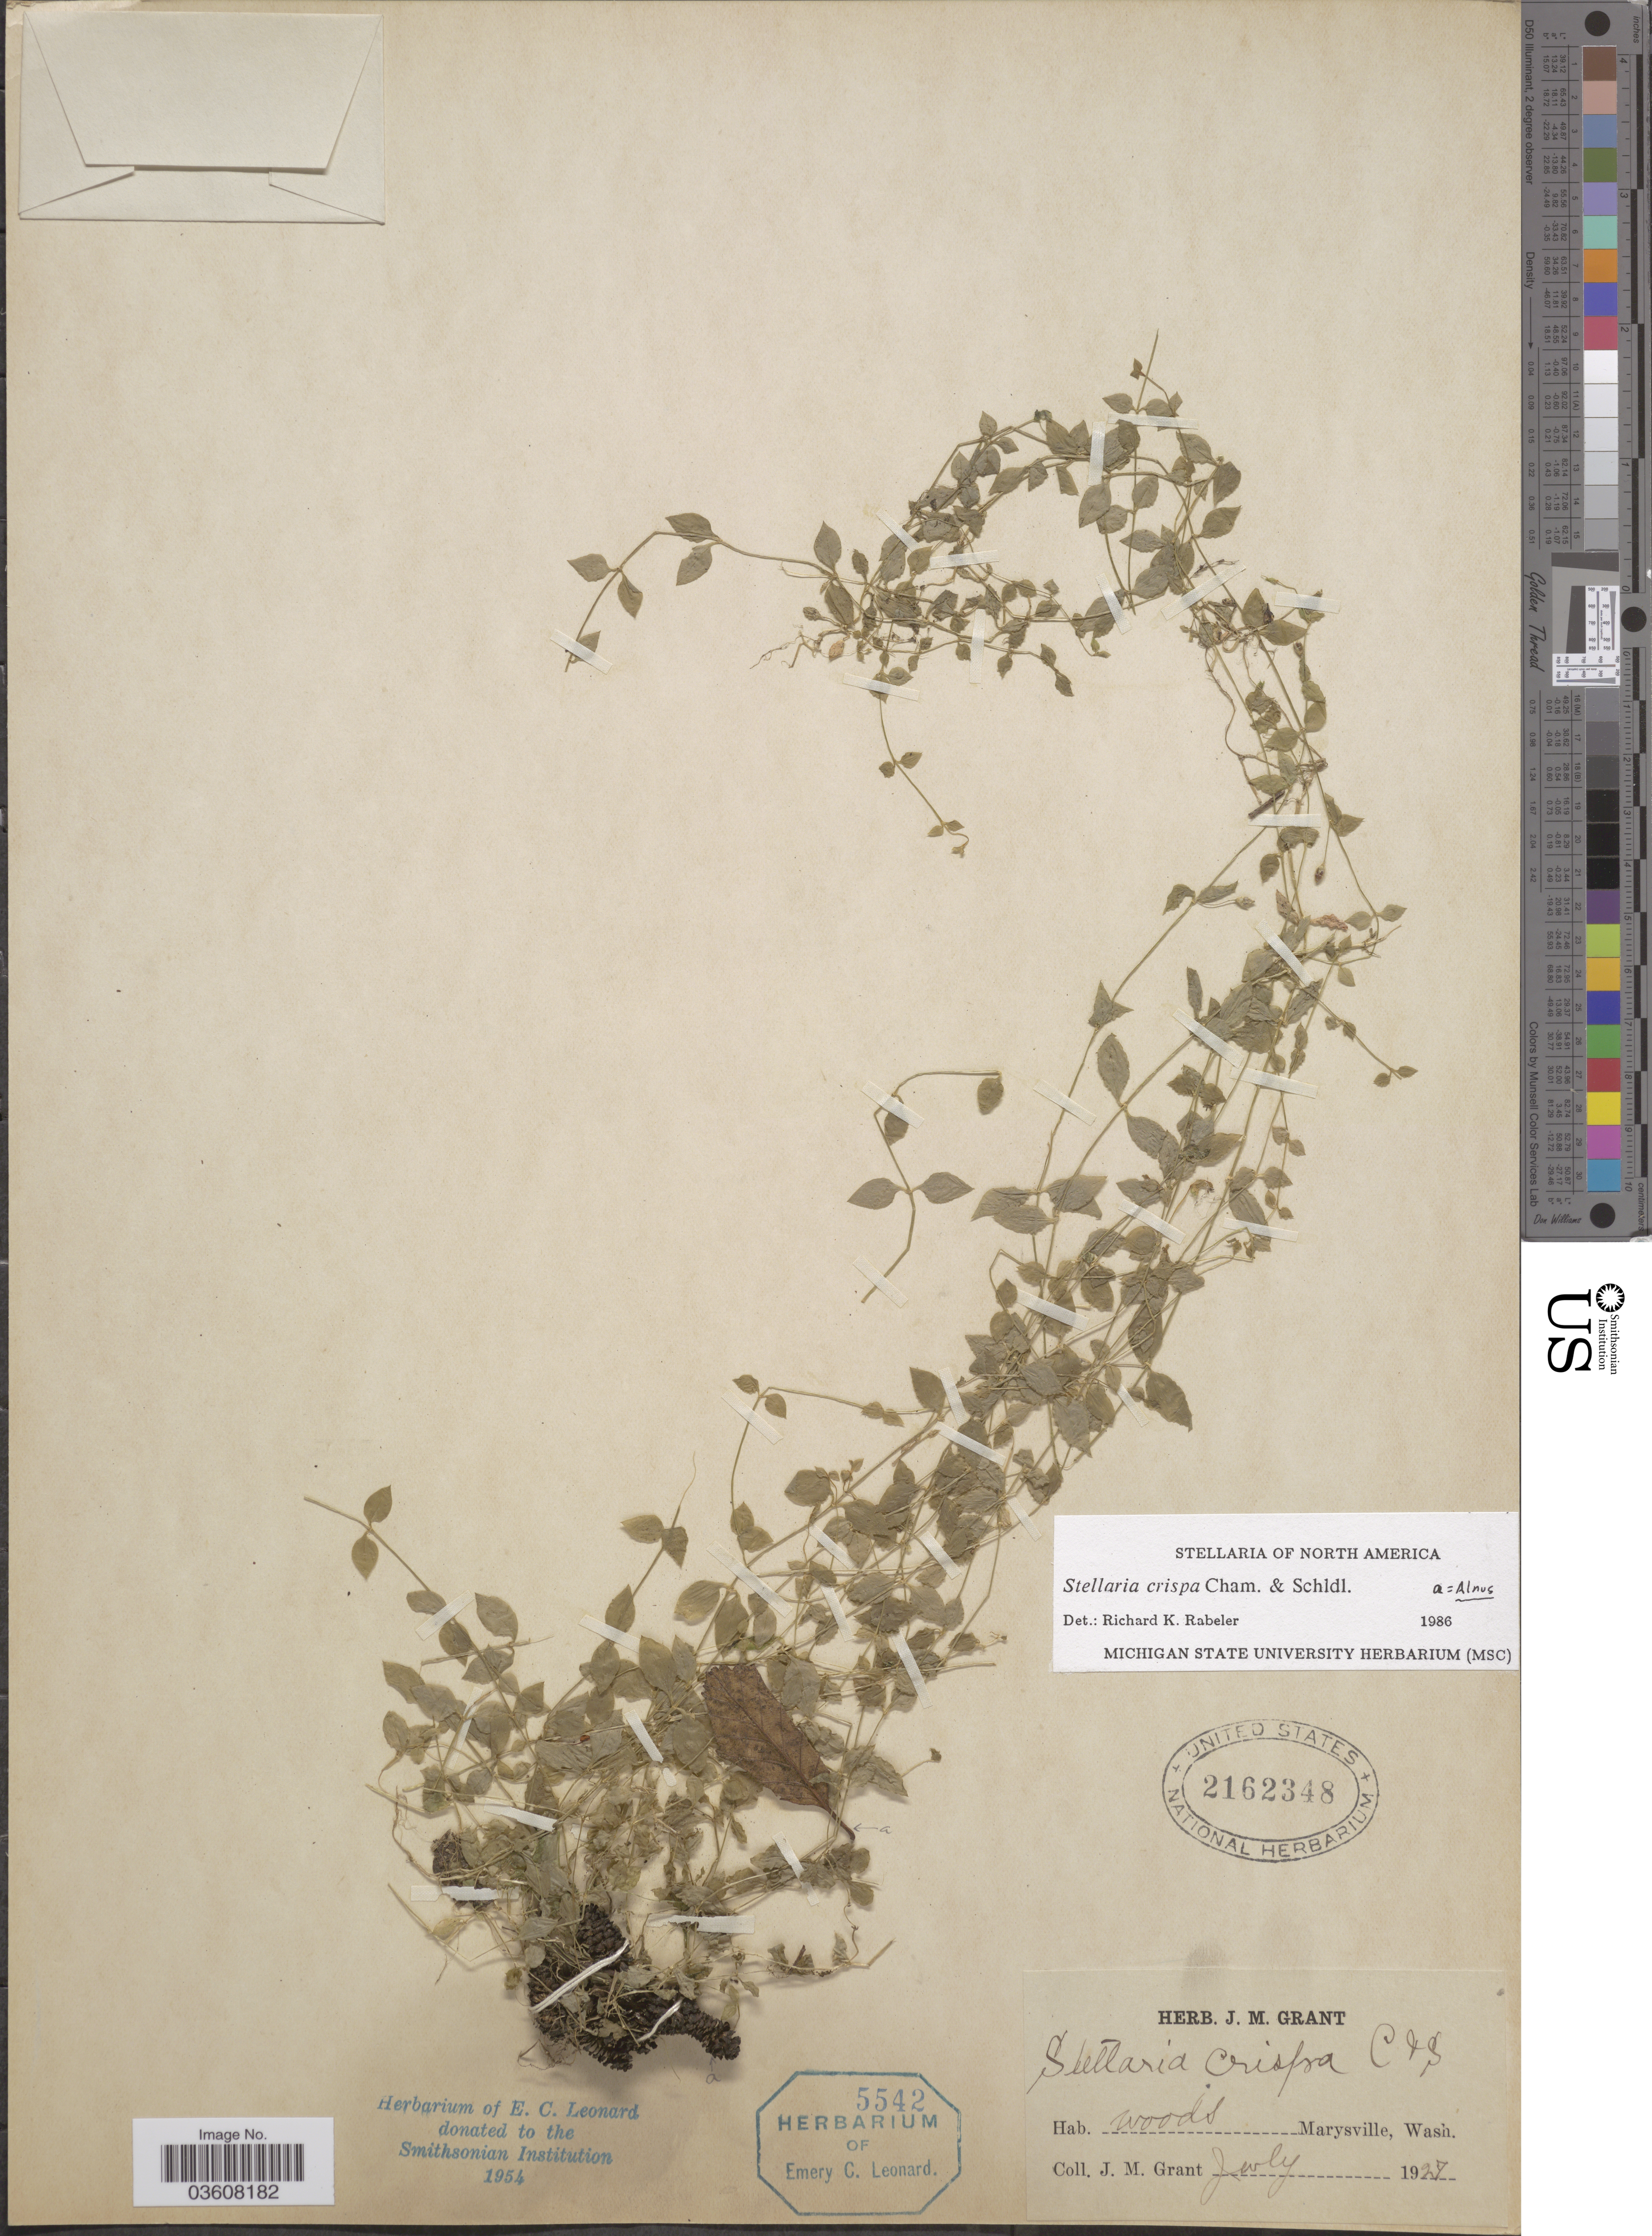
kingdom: Plantae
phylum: Tracheophyta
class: Magnoliopsida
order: Caryophyllales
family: Caryophyllaceae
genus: Stellaria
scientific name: Stellaria crispa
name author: Cham. & Schltdl.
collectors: J. M. Grant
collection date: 1927-07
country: United States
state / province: Washington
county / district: Snohomish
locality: Marysville.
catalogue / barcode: US 2162348